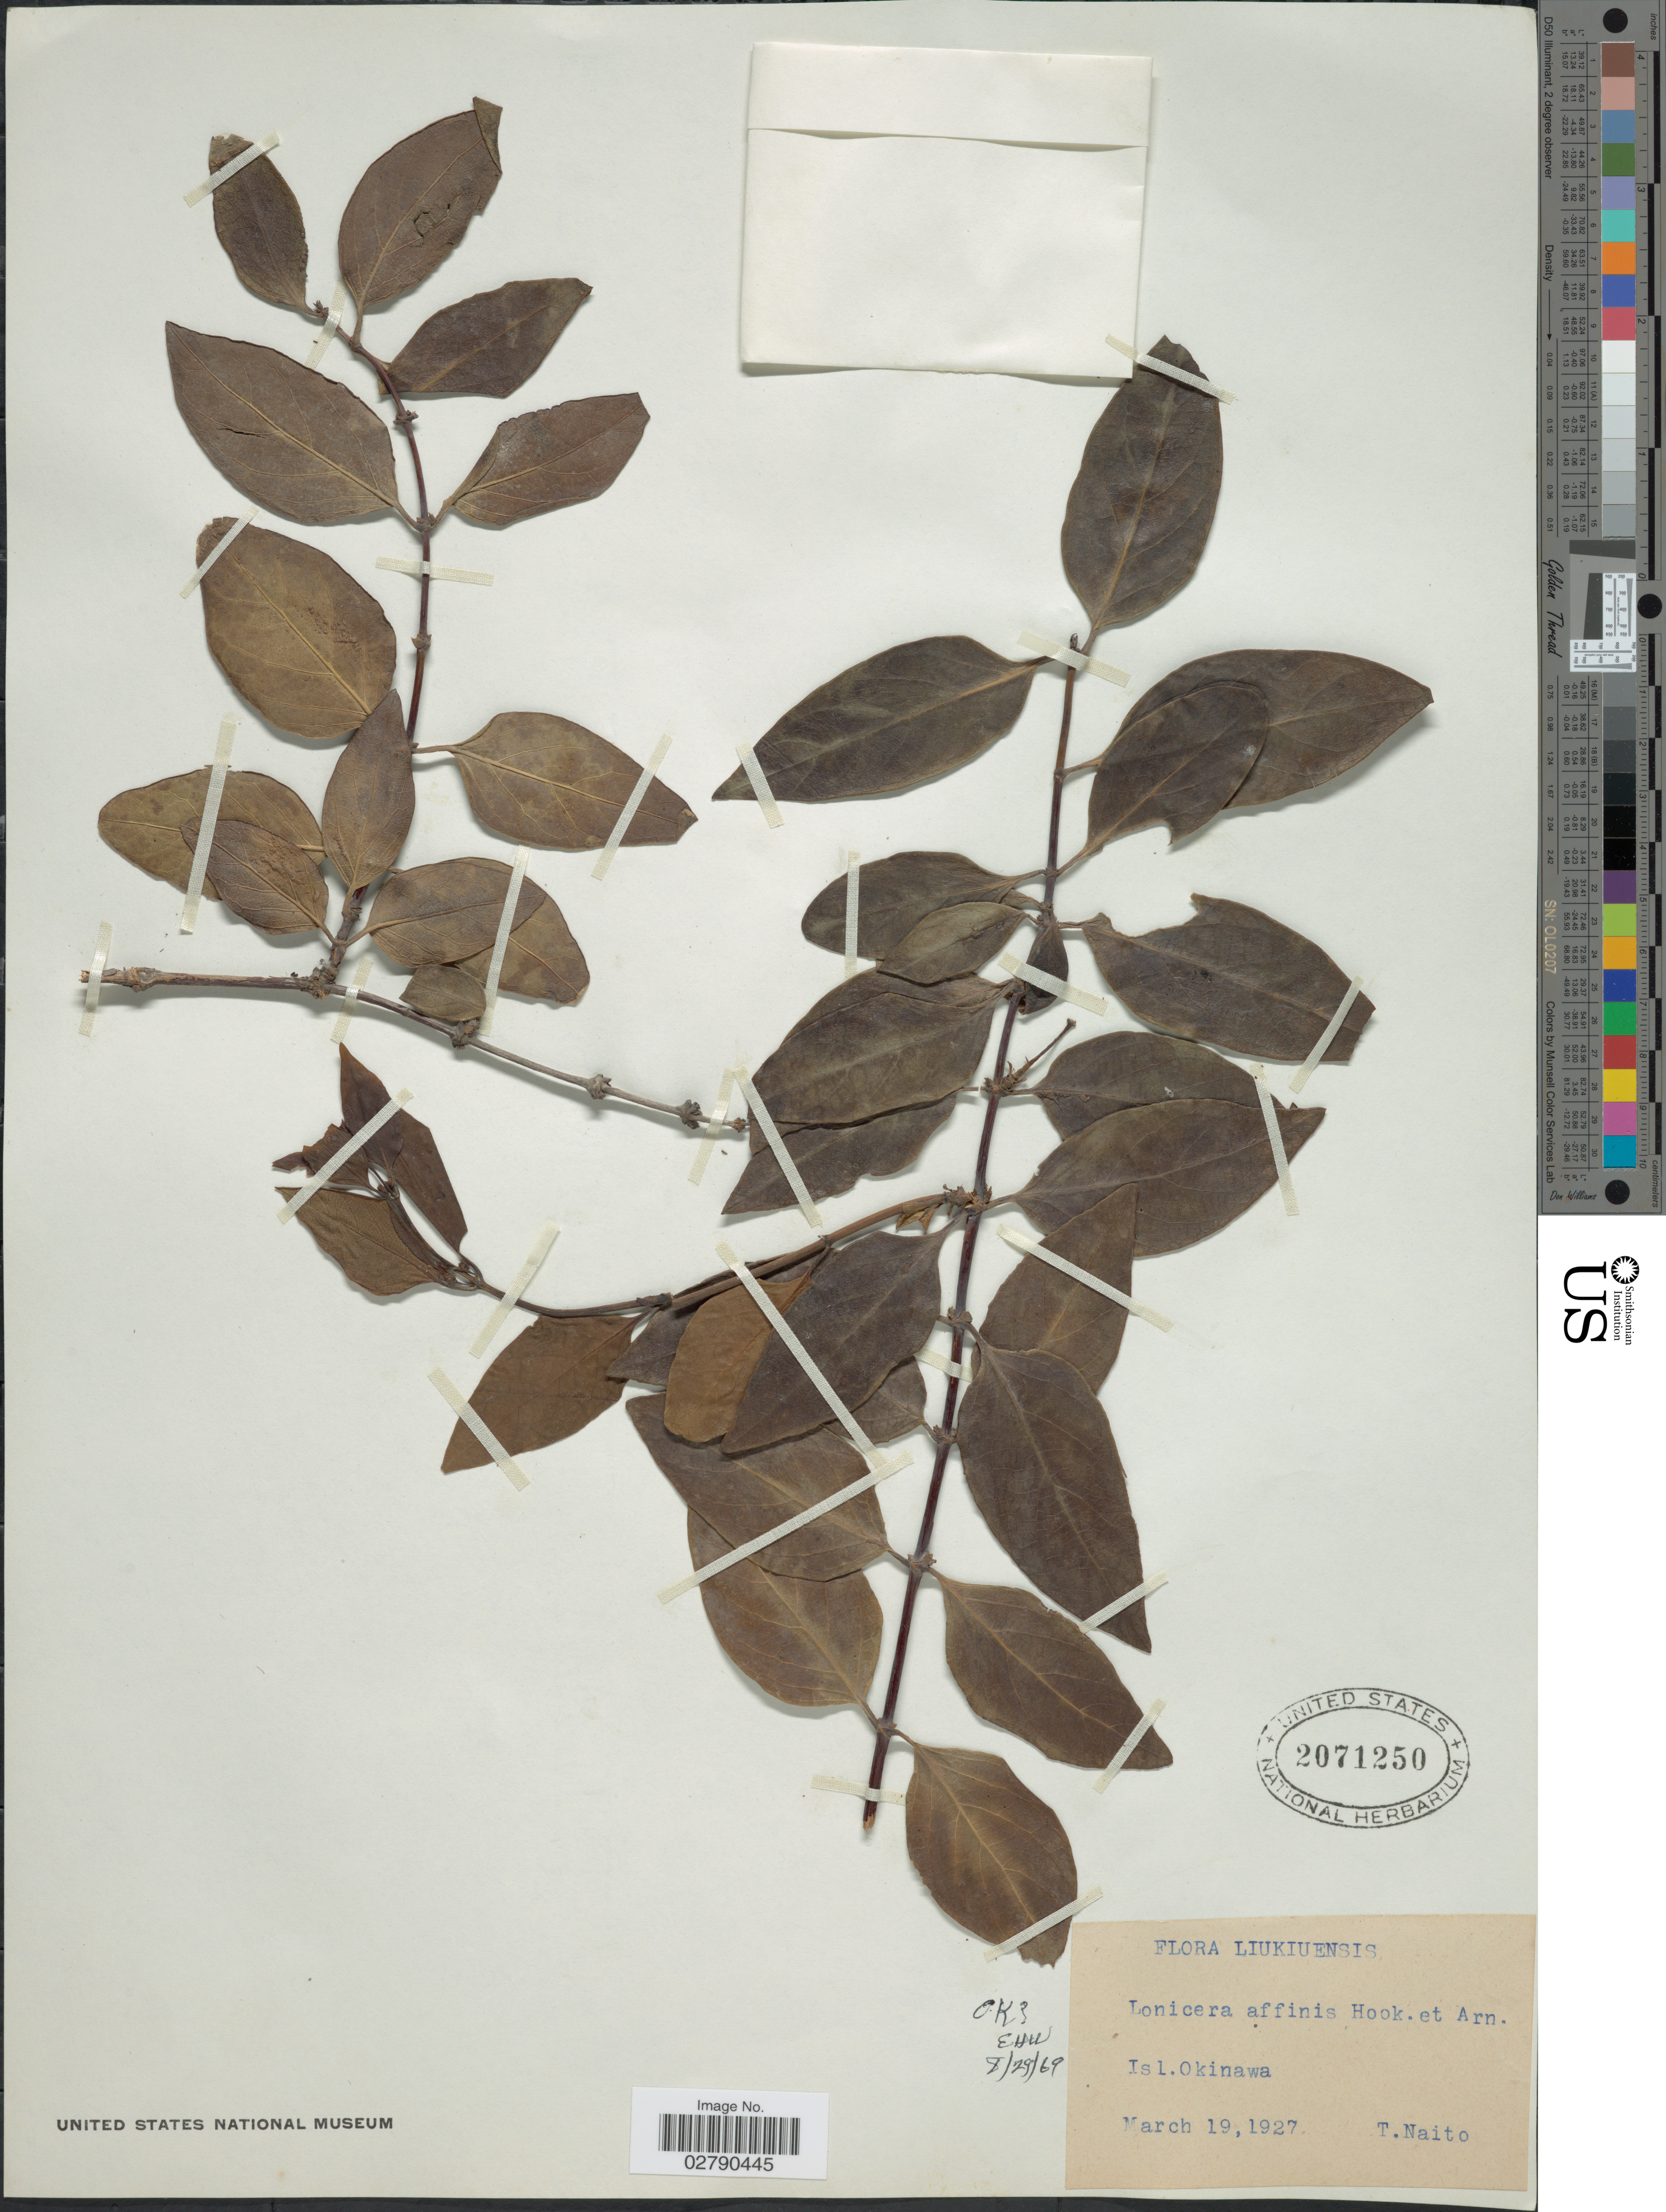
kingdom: Plantae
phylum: Tracheophyta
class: Magnoliopsida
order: Dipsacales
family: Caprifoliaceae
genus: Lonicera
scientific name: Lonicera affinis var. affinis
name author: Hook. & Arn.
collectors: T. Naito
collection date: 1927-03-19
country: Japan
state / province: Okinawa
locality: Isl. Okinawa.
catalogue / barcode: US 2071250